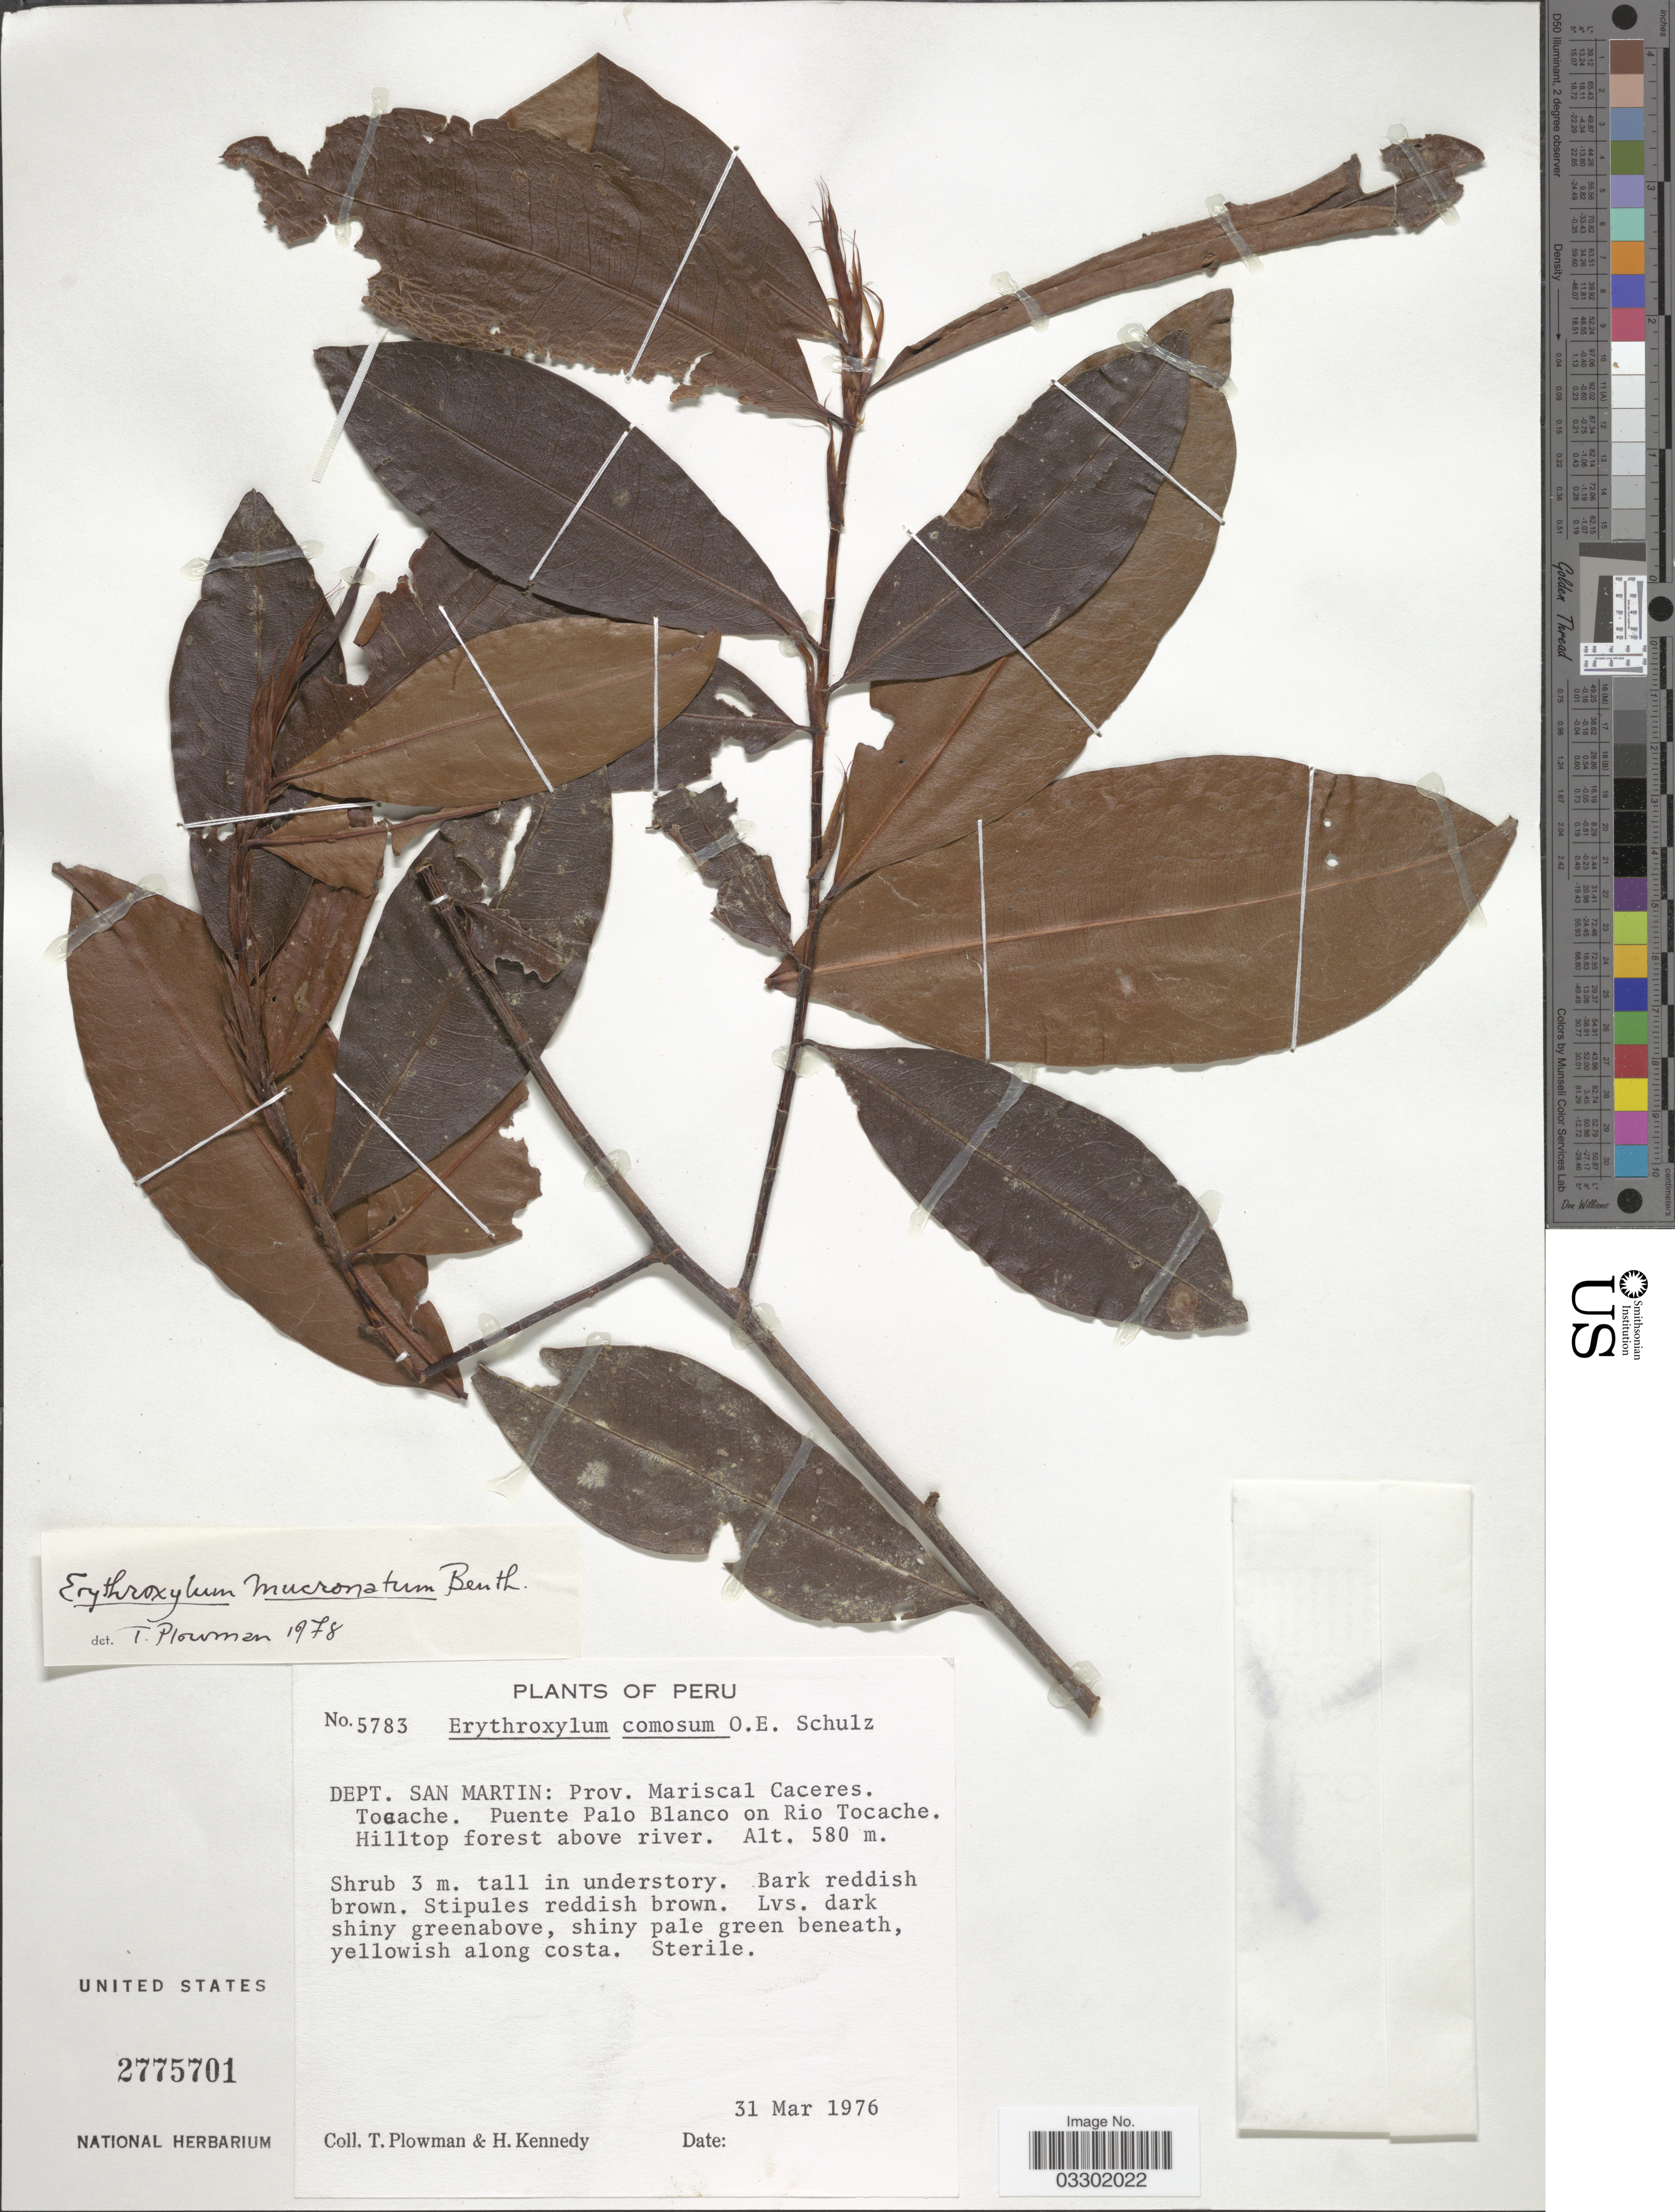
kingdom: Plantae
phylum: Tracheophyta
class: Magnoliopsida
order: Malpighiales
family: Erythroxylaceae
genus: Erythroxylum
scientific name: Erythroxylum mucronatum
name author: Benth.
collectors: T. Plowman & H. Kennedy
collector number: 5783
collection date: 1976-03-31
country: Peru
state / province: San Martín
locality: Dept. San Martin: Prov. Mariscal Caceres. Tocache. Puente Palo Blanco on Rio Tocache. Hilltop forest above river.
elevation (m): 580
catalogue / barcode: US 2775701